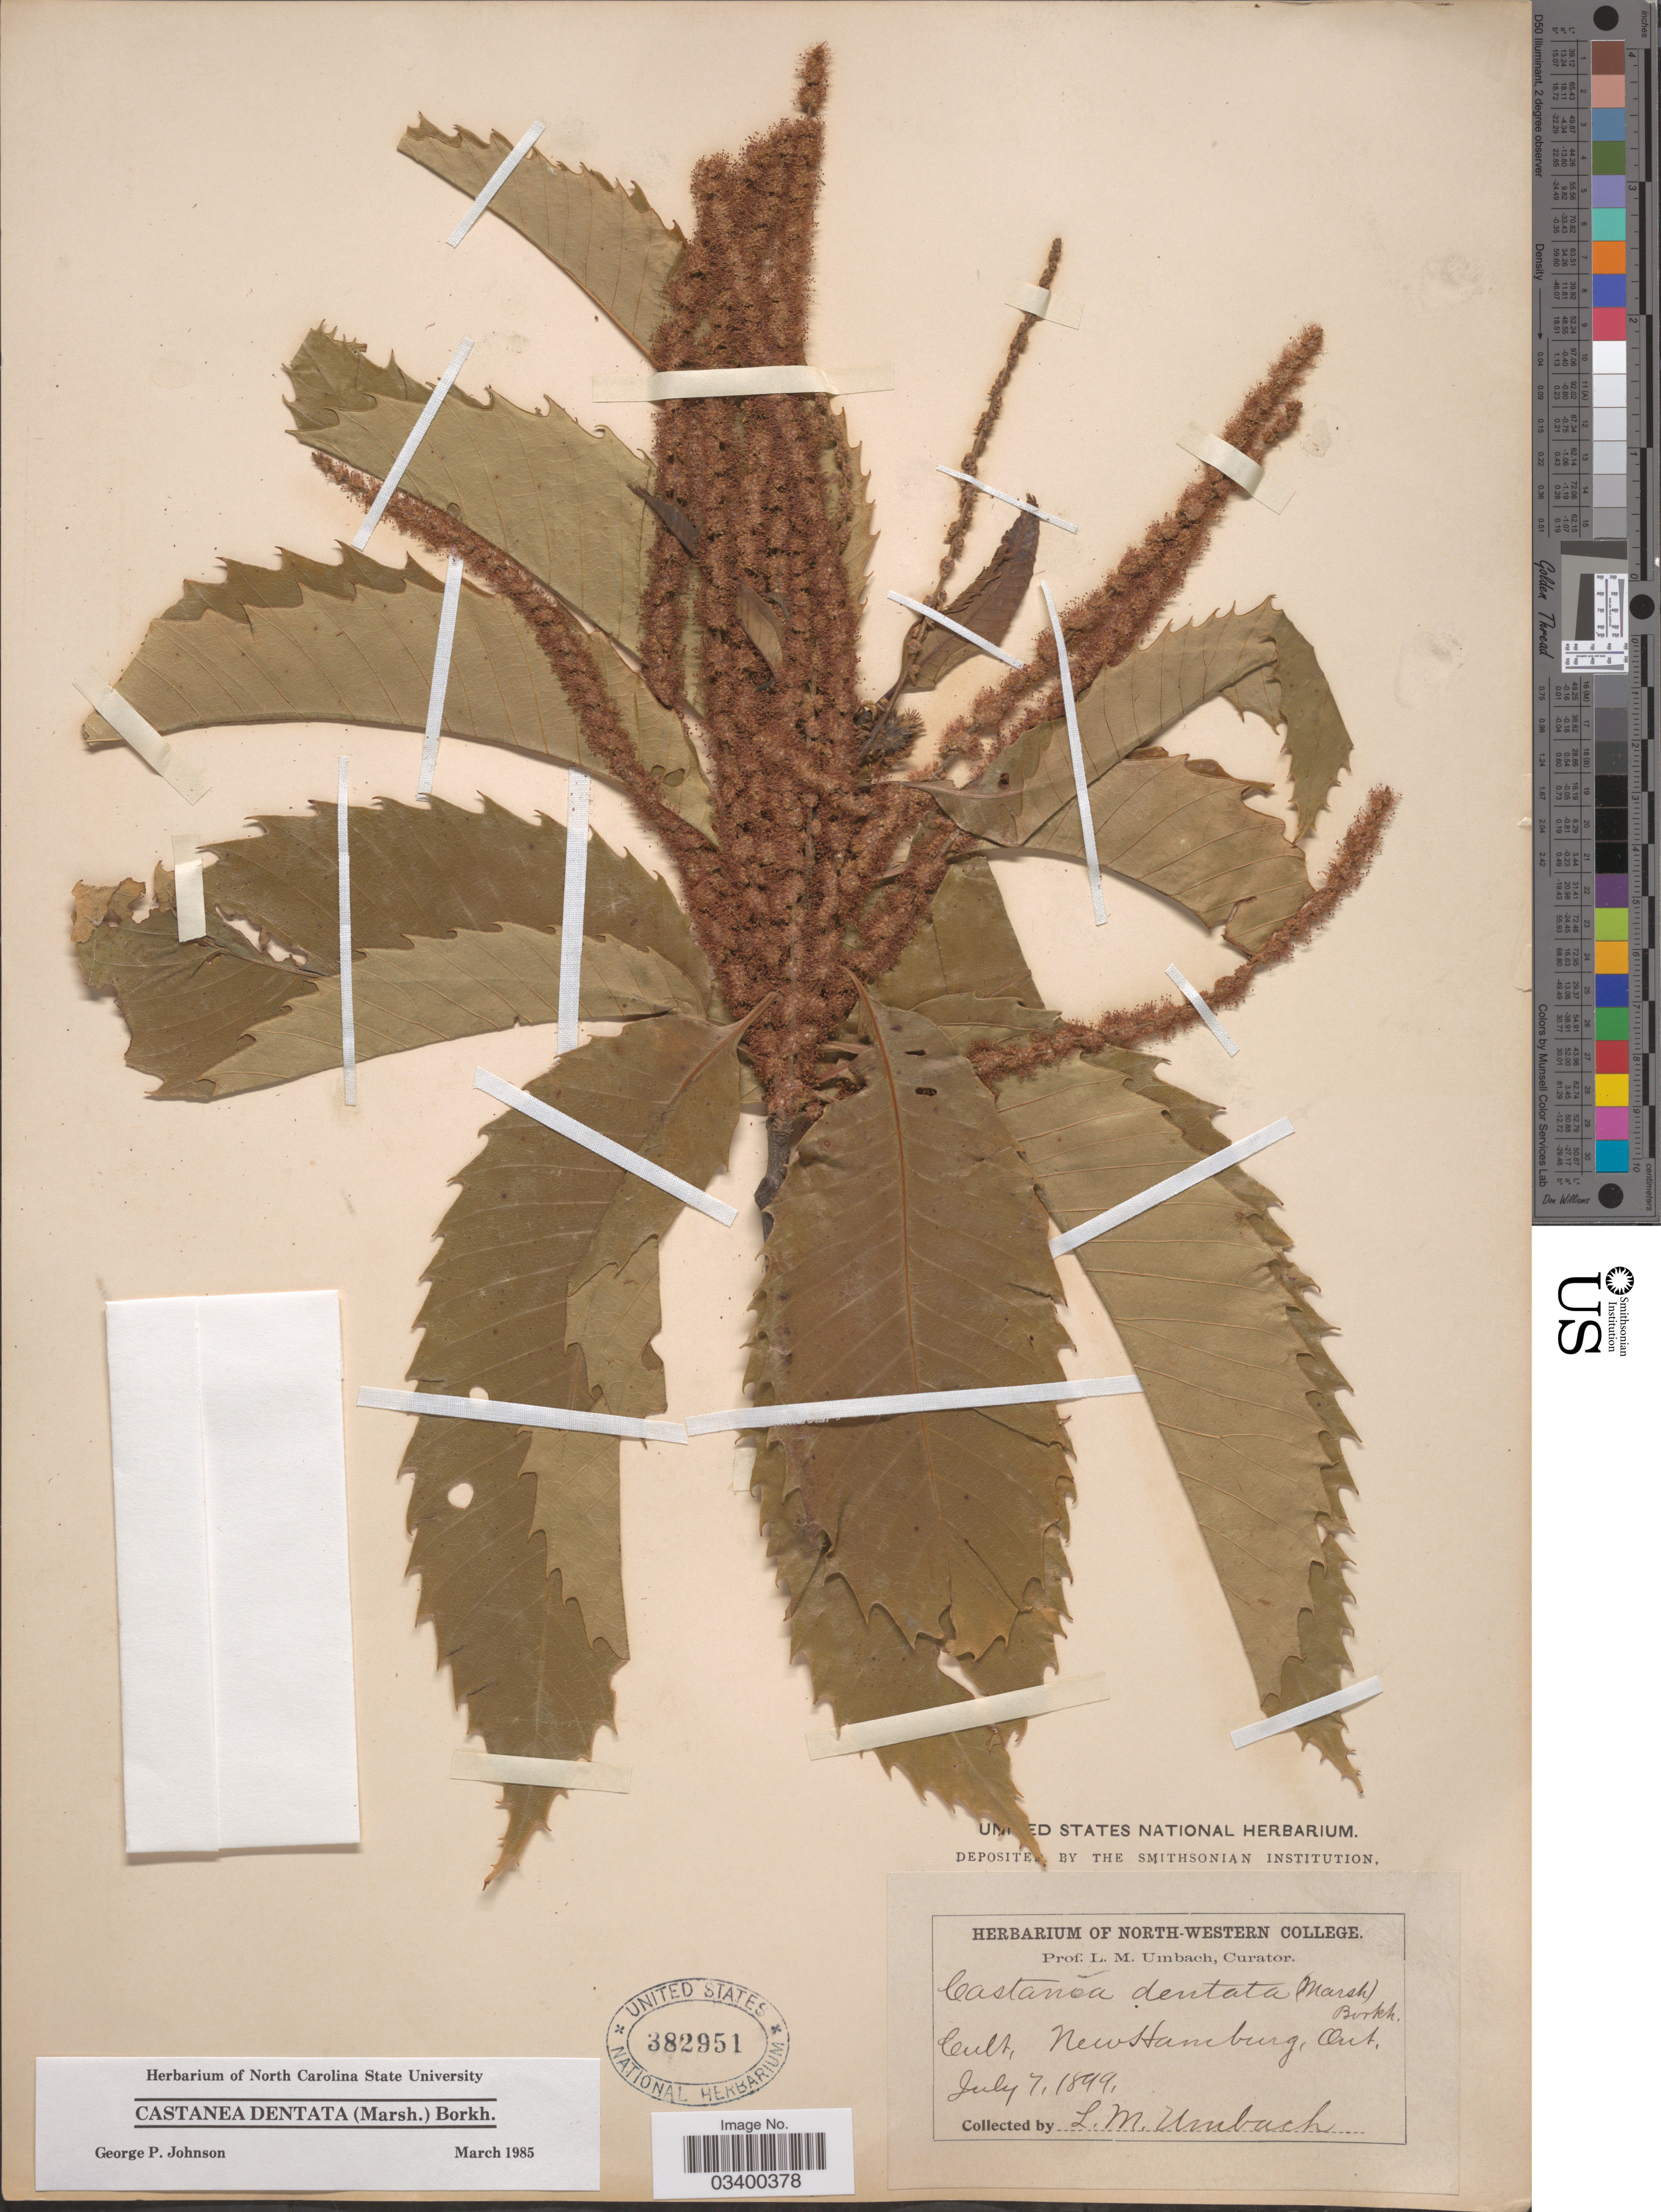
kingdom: Plantae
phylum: Tracheophyta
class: Magnoliopsida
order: Fagales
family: Fagaceae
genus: Castanea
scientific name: Castanea dentata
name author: (Marshall) Borkh.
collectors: L. M. Umbach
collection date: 1899-07-07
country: Canada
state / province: Ontario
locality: New Hamburg.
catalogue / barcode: US 382951